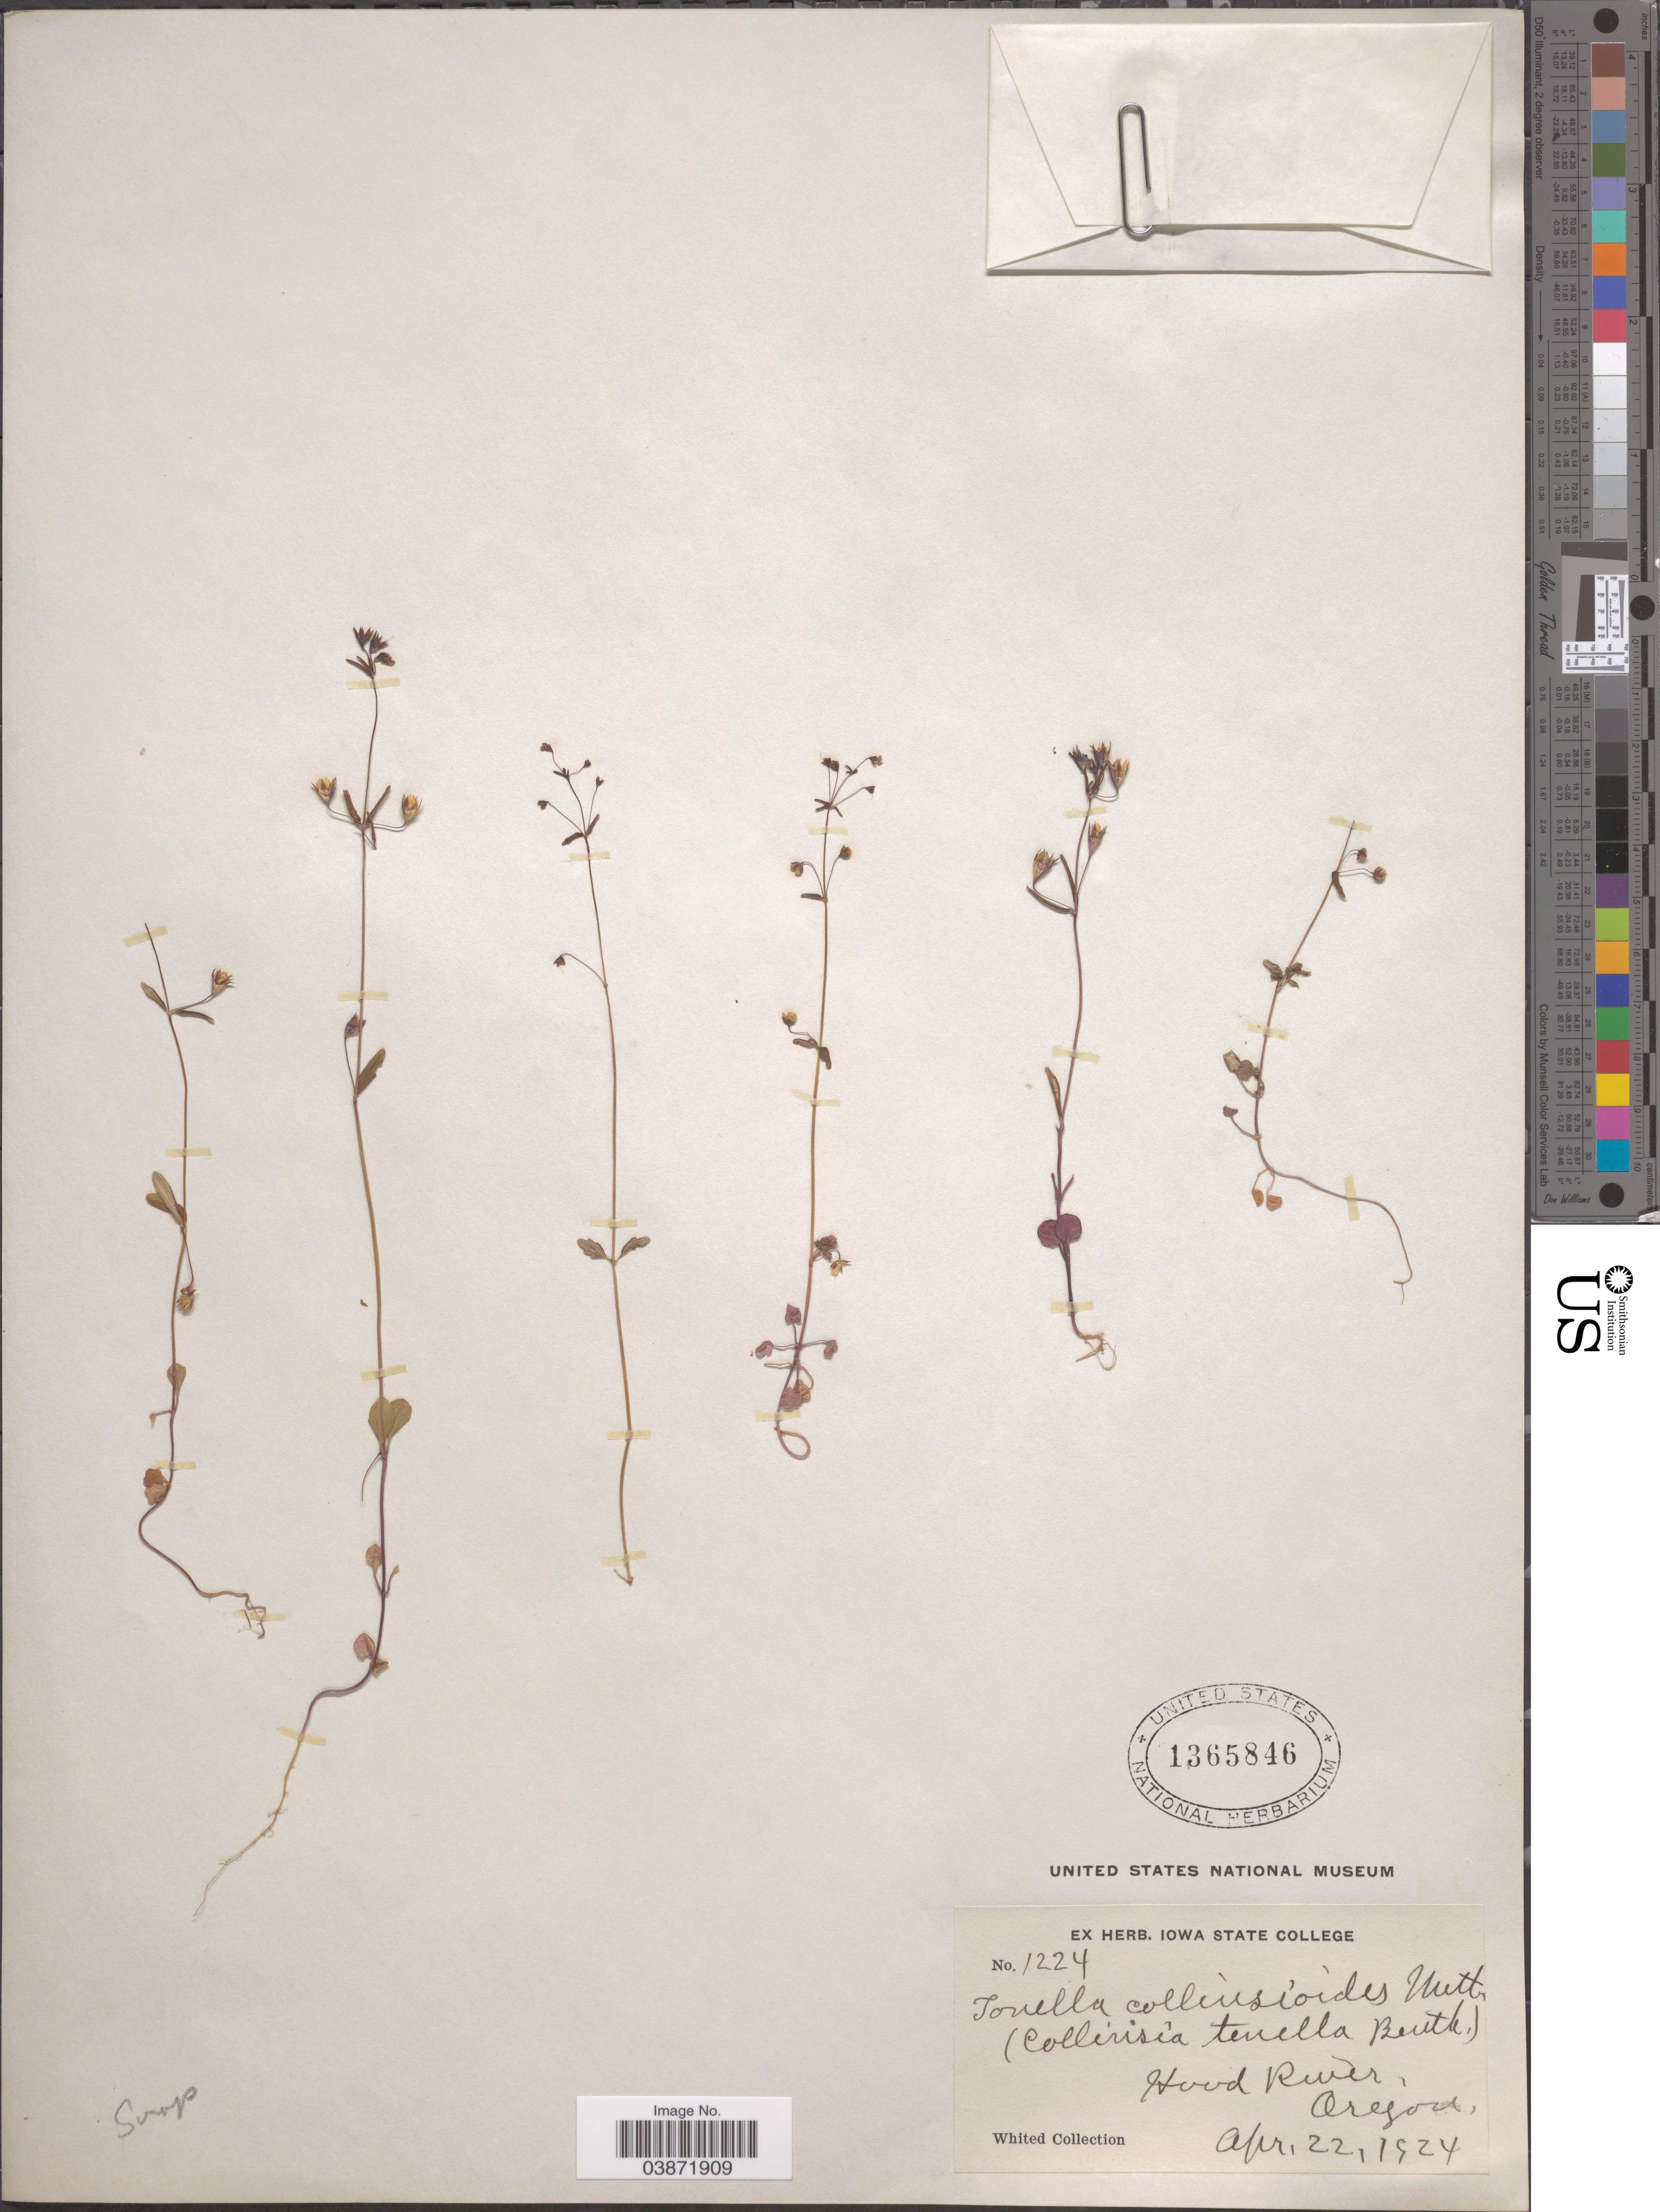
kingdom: Plantae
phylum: Tracheophyta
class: Magnoliopsida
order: Lamiales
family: Plantaginaceae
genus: Tonella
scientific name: Tonella collinsioides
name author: Nutt. ex A. Gray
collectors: Whited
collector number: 1224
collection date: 1924-04-22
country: United States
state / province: Oregon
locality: Hood River.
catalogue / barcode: US 1365846